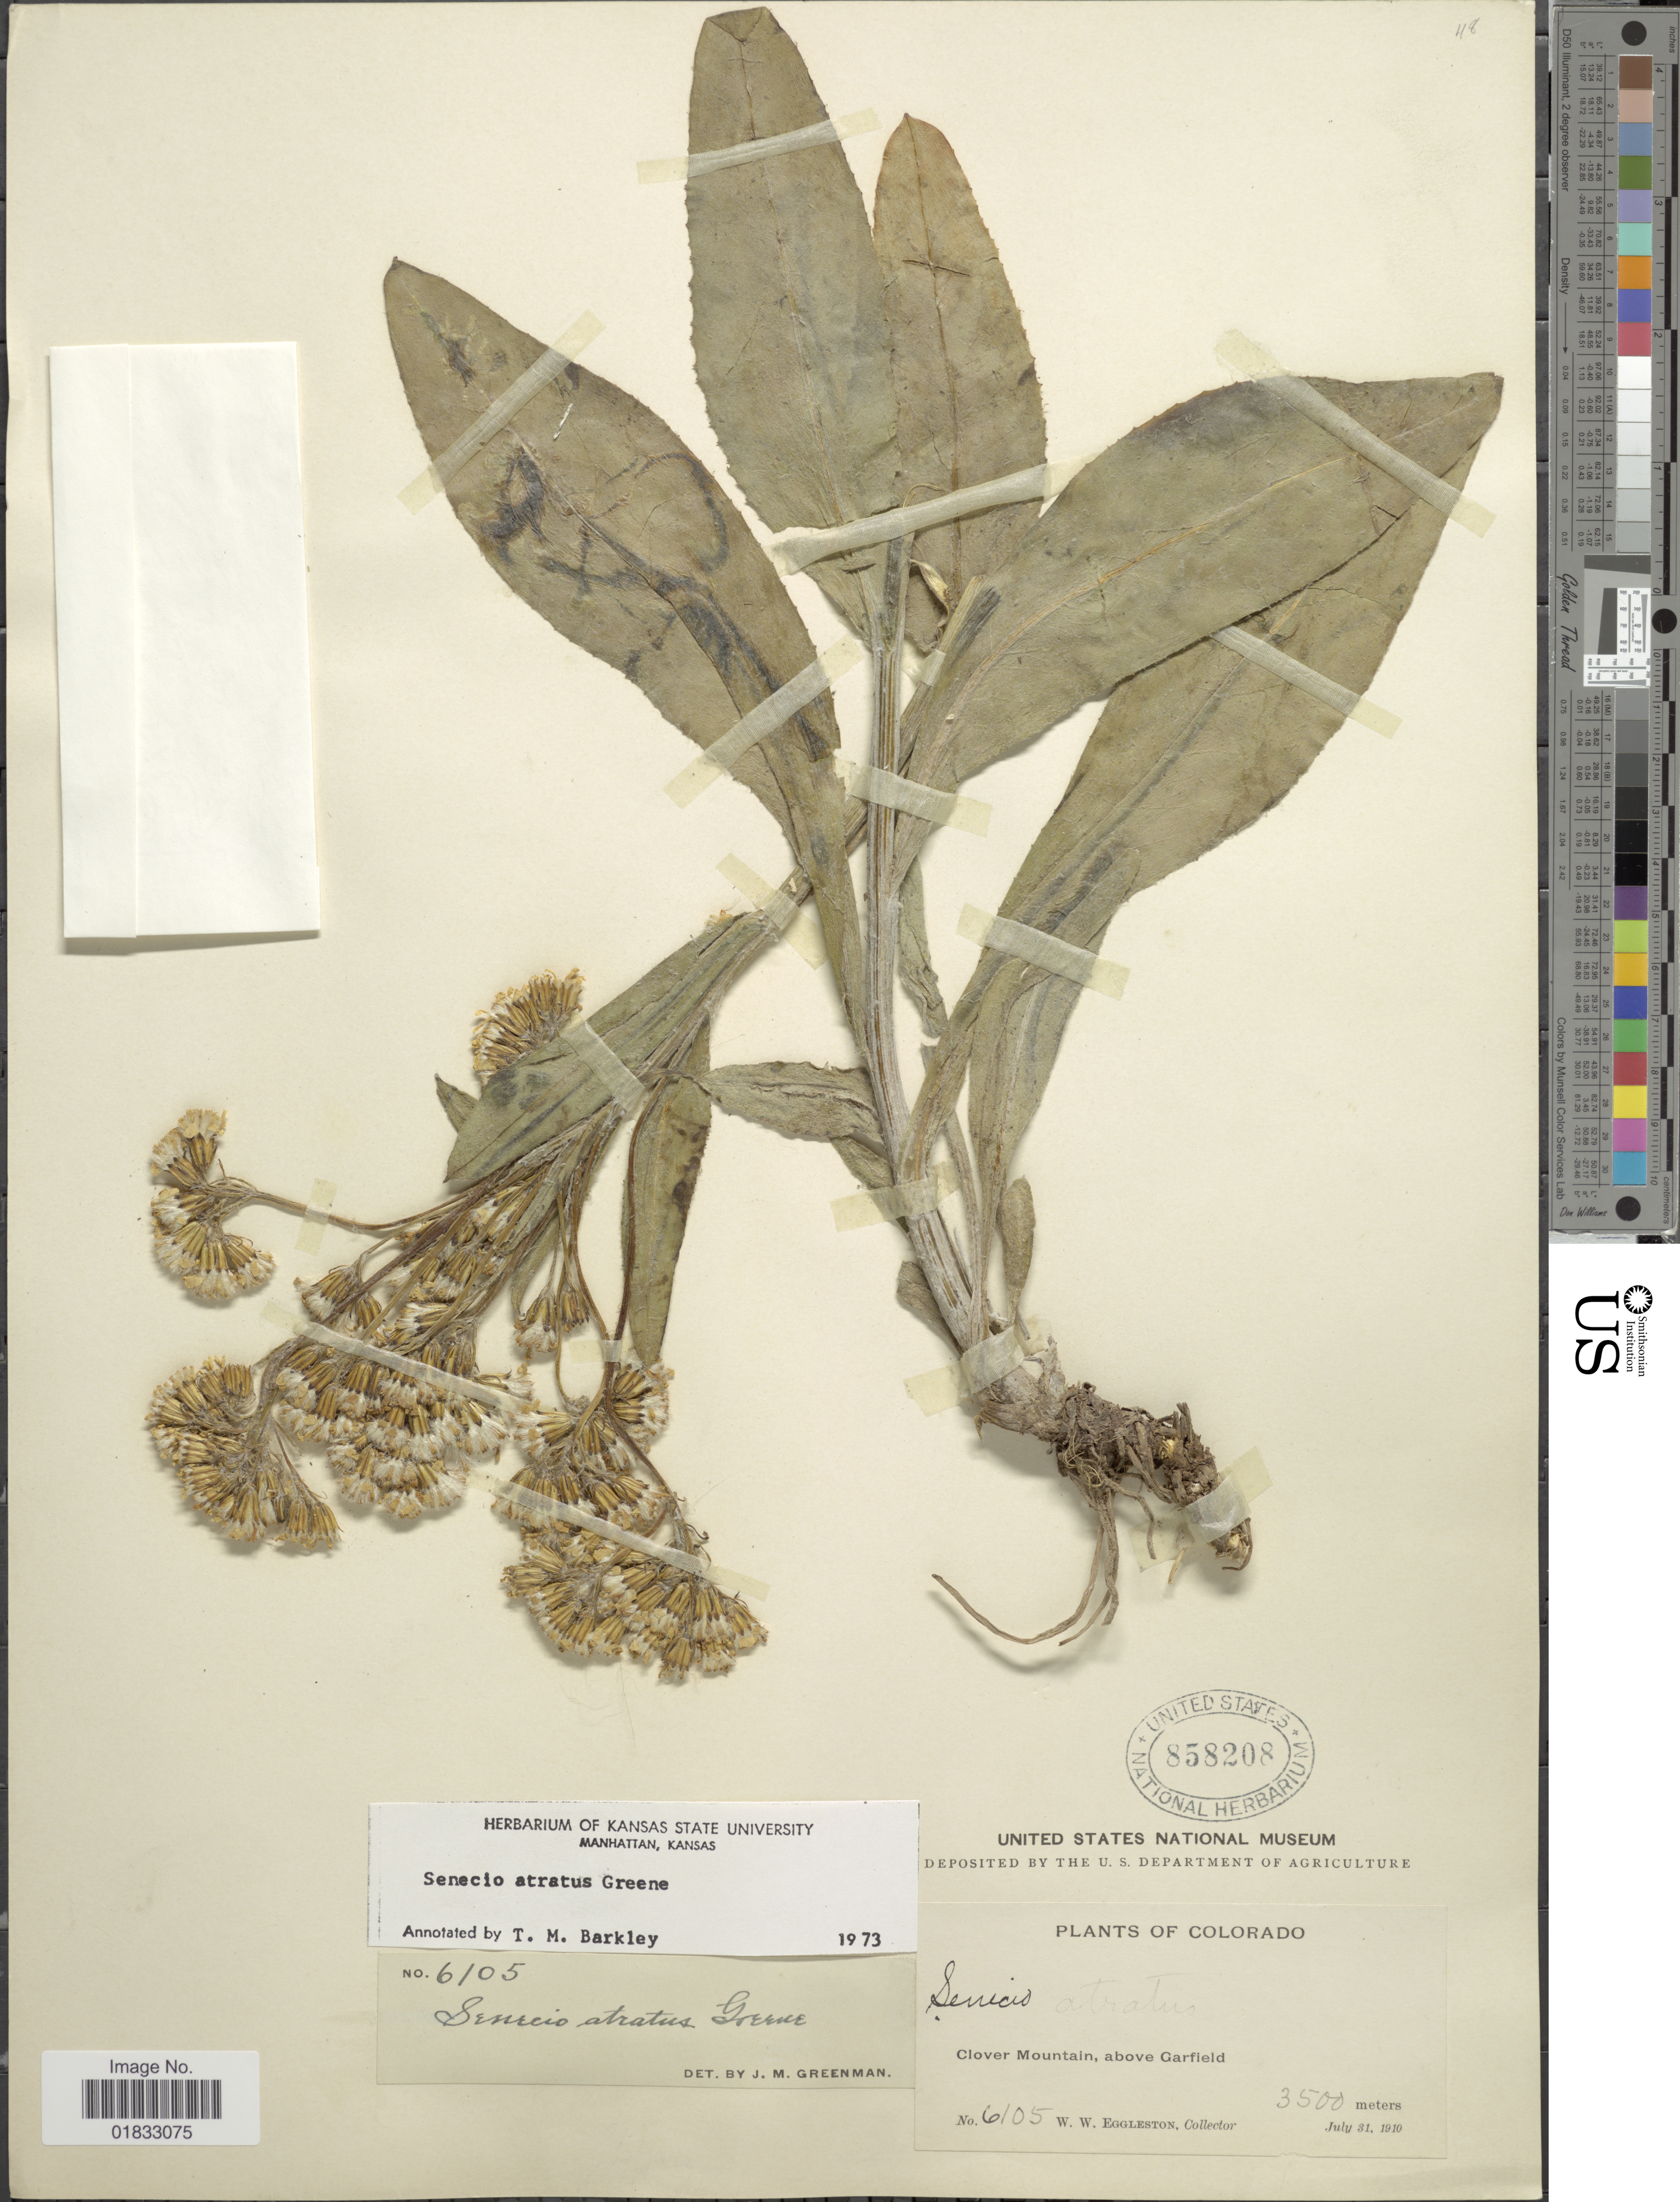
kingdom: Plantae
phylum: Tracheophyta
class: Magnoliopsida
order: Asterales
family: Asteraceae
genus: Senecio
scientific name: Senecio atratus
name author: Greene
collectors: W. W. Eggleston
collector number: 6105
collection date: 1910-07-31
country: United States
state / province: Colorado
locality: Clover Mountain, above Garfield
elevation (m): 1067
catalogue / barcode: US 858208